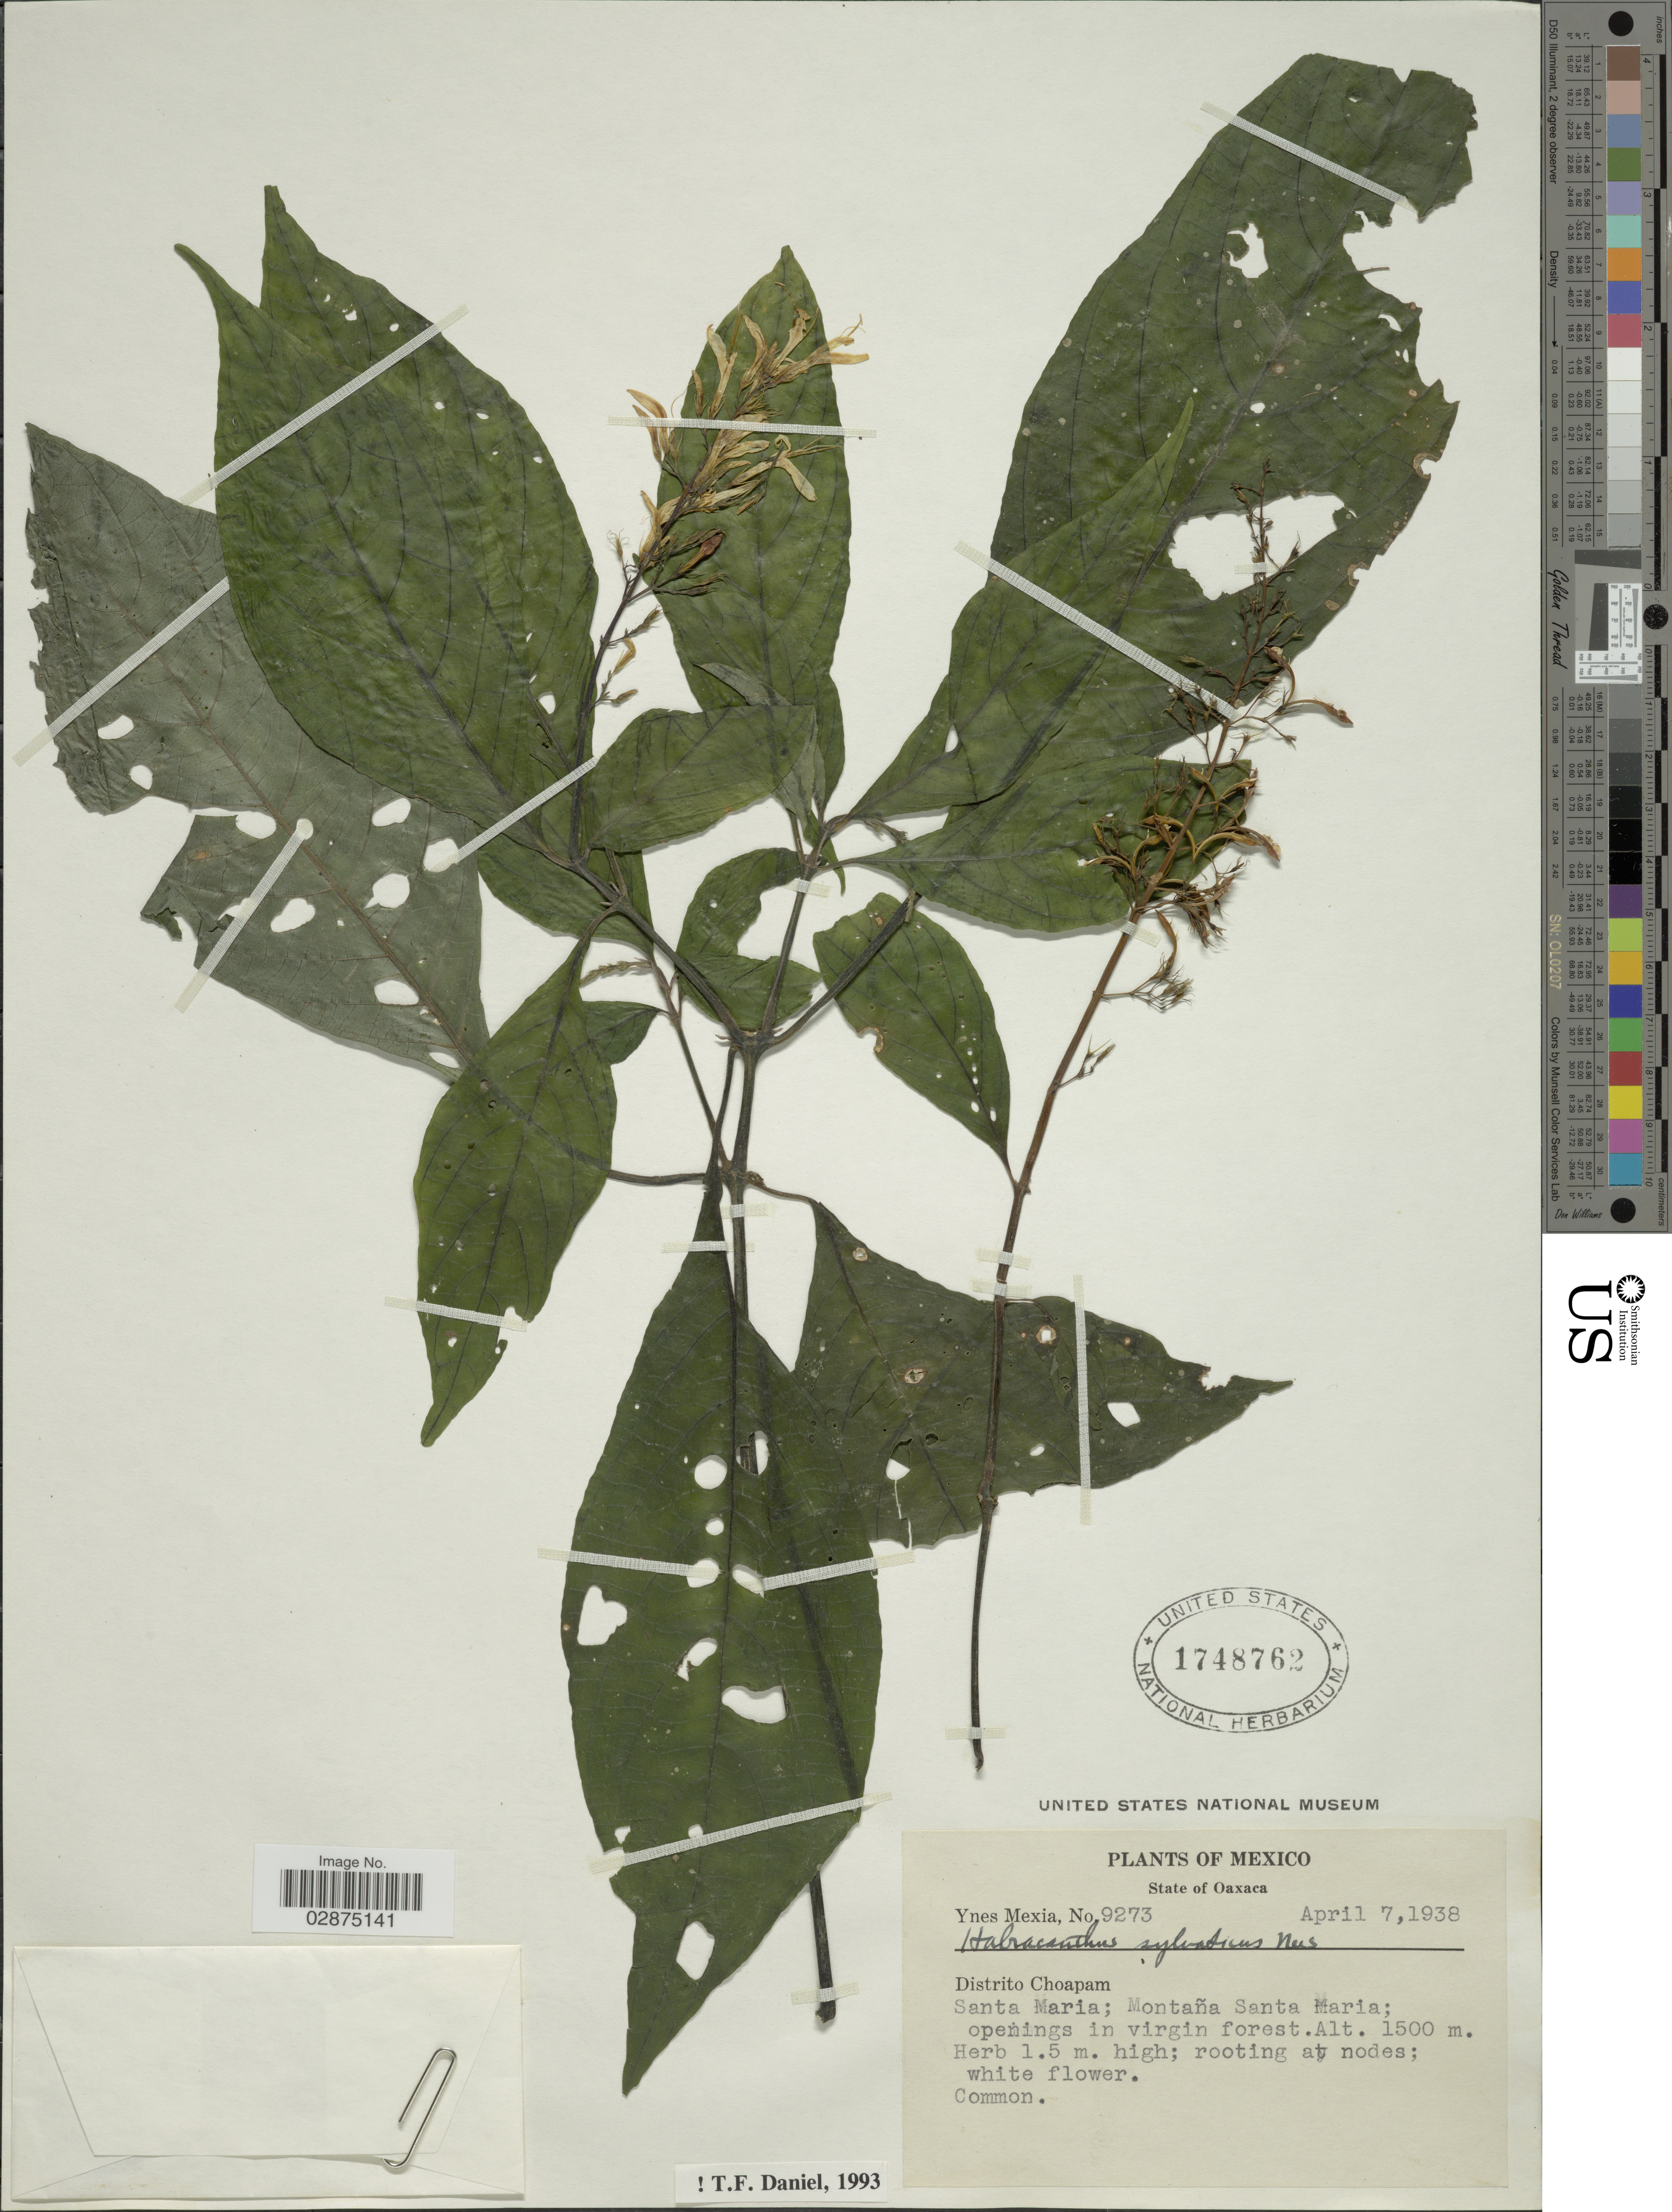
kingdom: Plantae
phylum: Tracheophyta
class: Magnoliopsida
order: Lamiales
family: Acanthaceae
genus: Stenostephanus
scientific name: Stenostephanus silvaticus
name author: (Nees) T.F. Daniel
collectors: Y. Mexia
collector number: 9273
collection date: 1938-04-07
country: Mexico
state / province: Oaxaca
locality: State of Oaxaca. Distrito Choapam. Santa Maria; Montaña Santa Maria.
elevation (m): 1500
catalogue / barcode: US 1748762